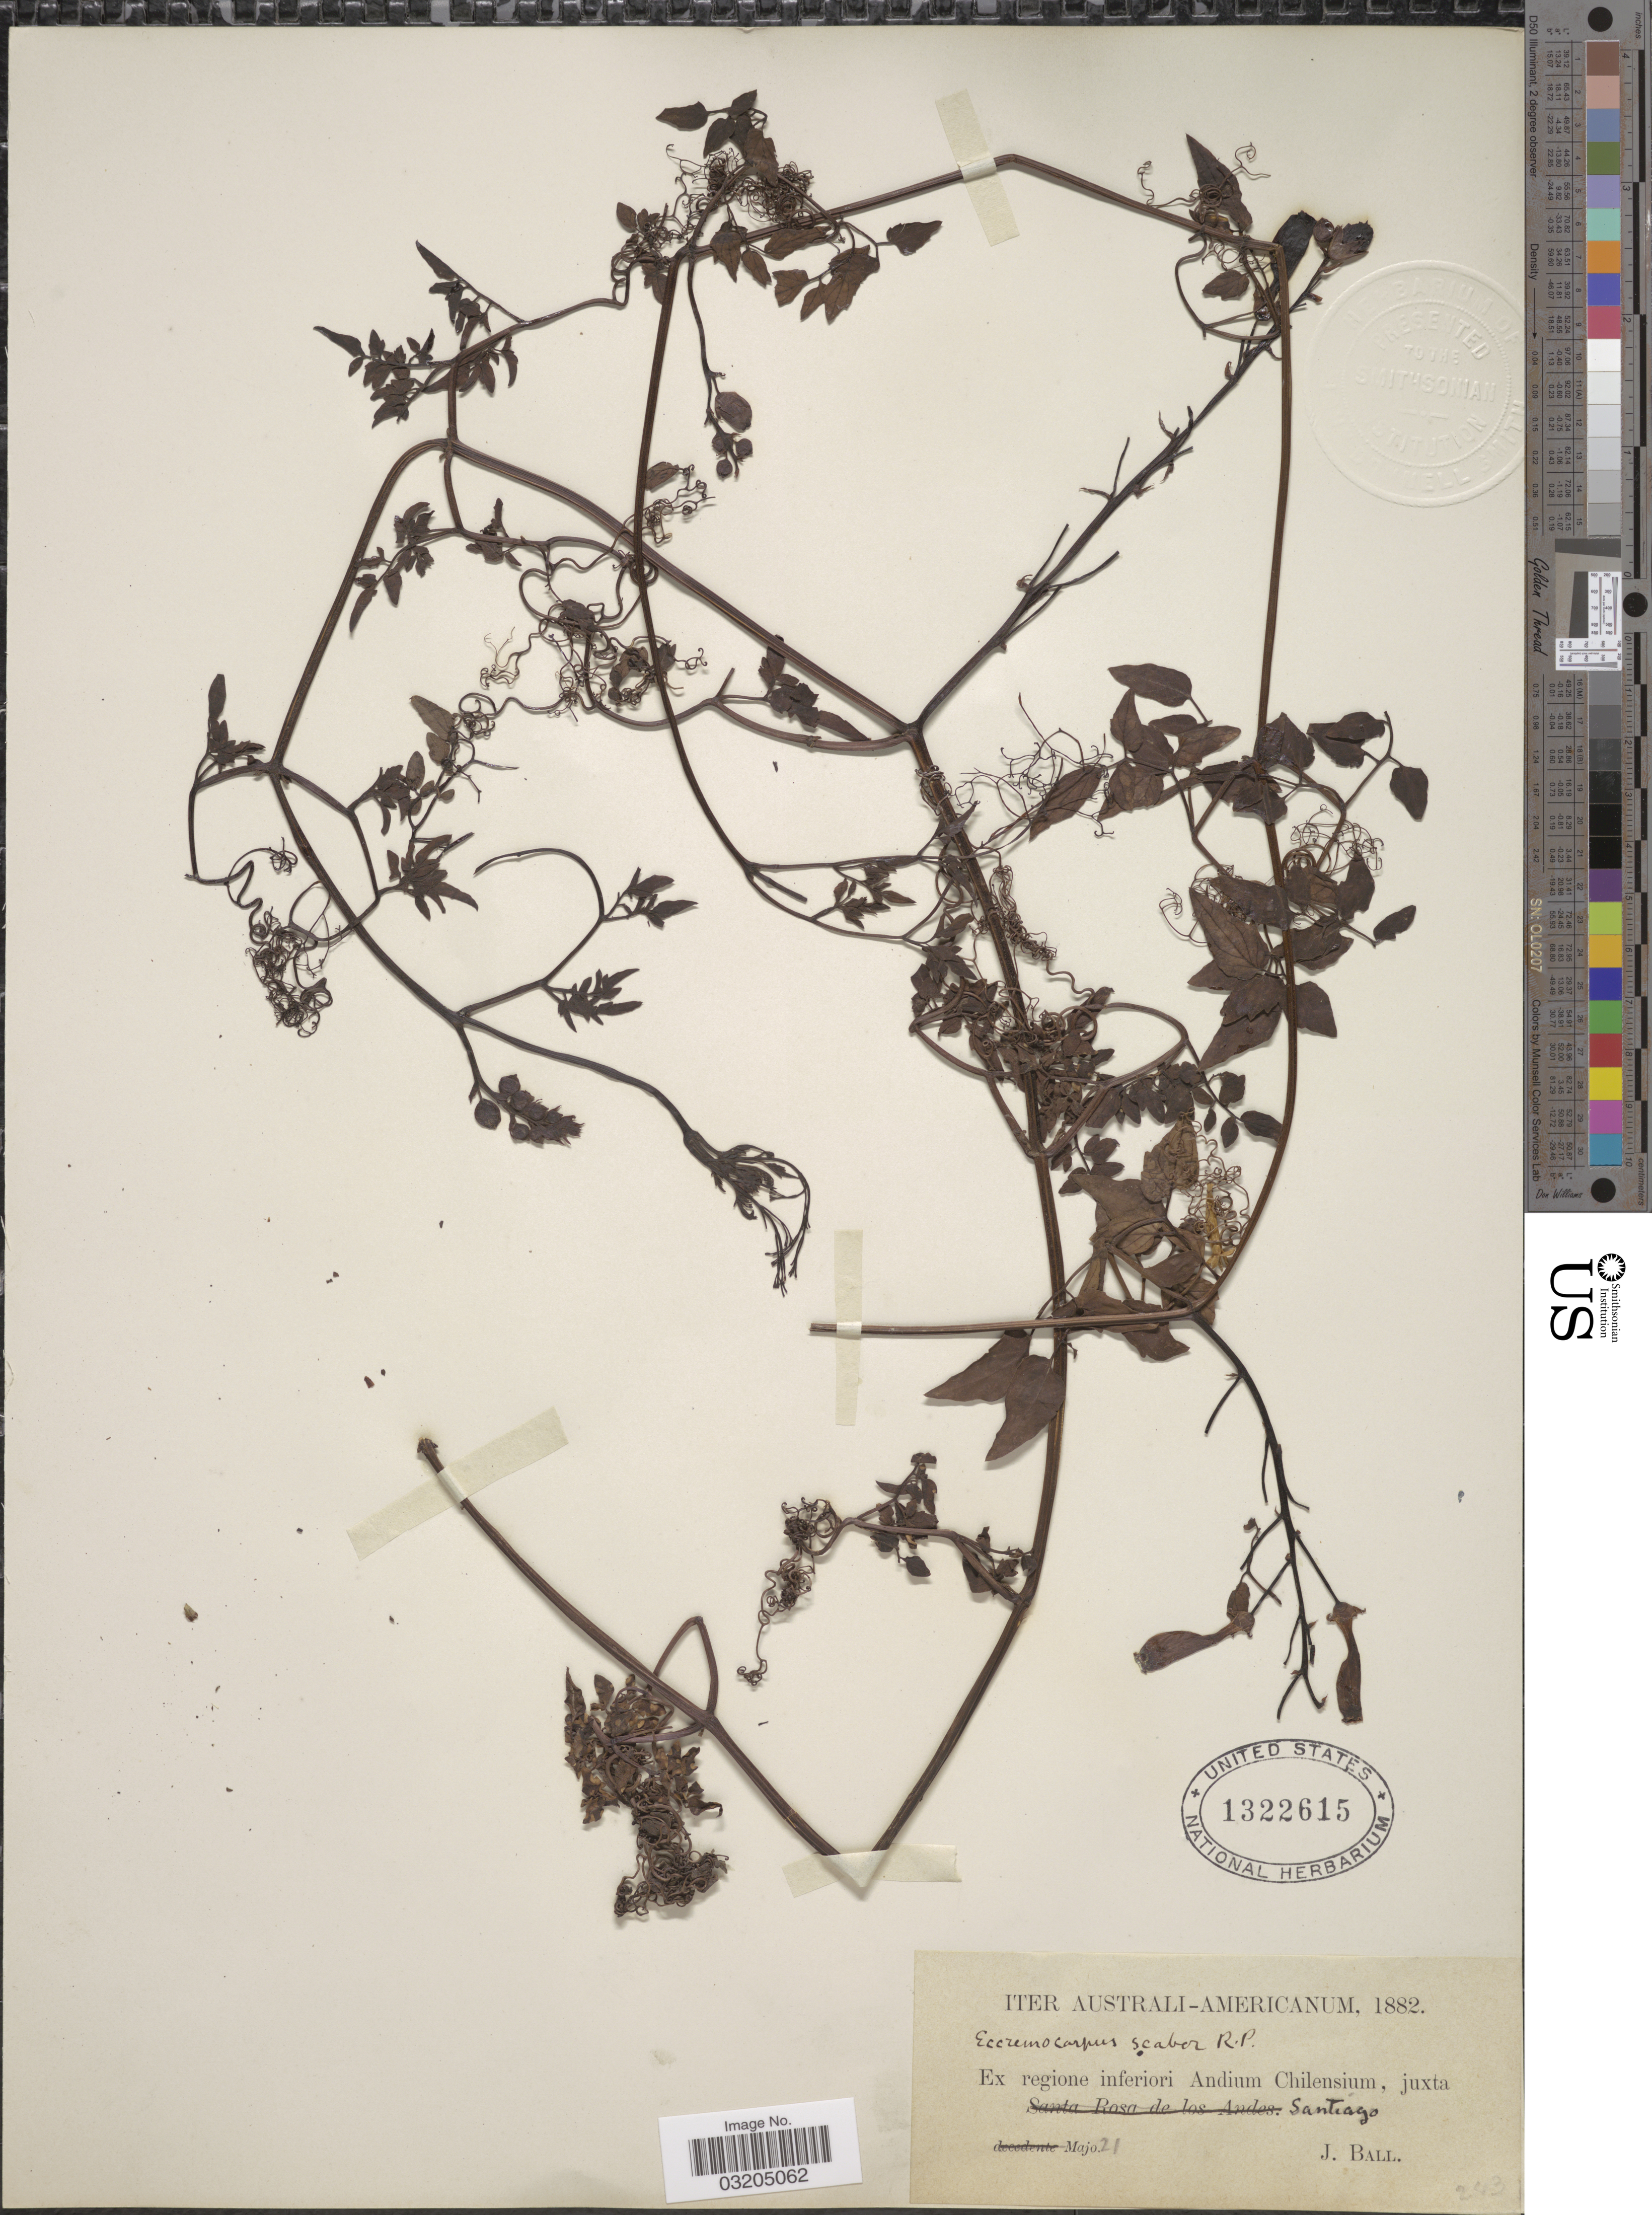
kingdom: Plantae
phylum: Tracheophyta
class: Magnoliopsida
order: Lamiales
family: Bignoniaceae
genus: Eccremocarpus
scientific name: Eccremocarpus scaber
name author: Ruiz & Pav.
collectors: J. Ball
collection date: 1882-05-21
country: Chile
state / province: Región Metropolitana (RM)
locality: Ex regione inferiori Andium Chilensium, juxta Santiago.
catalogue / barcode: US 1322615